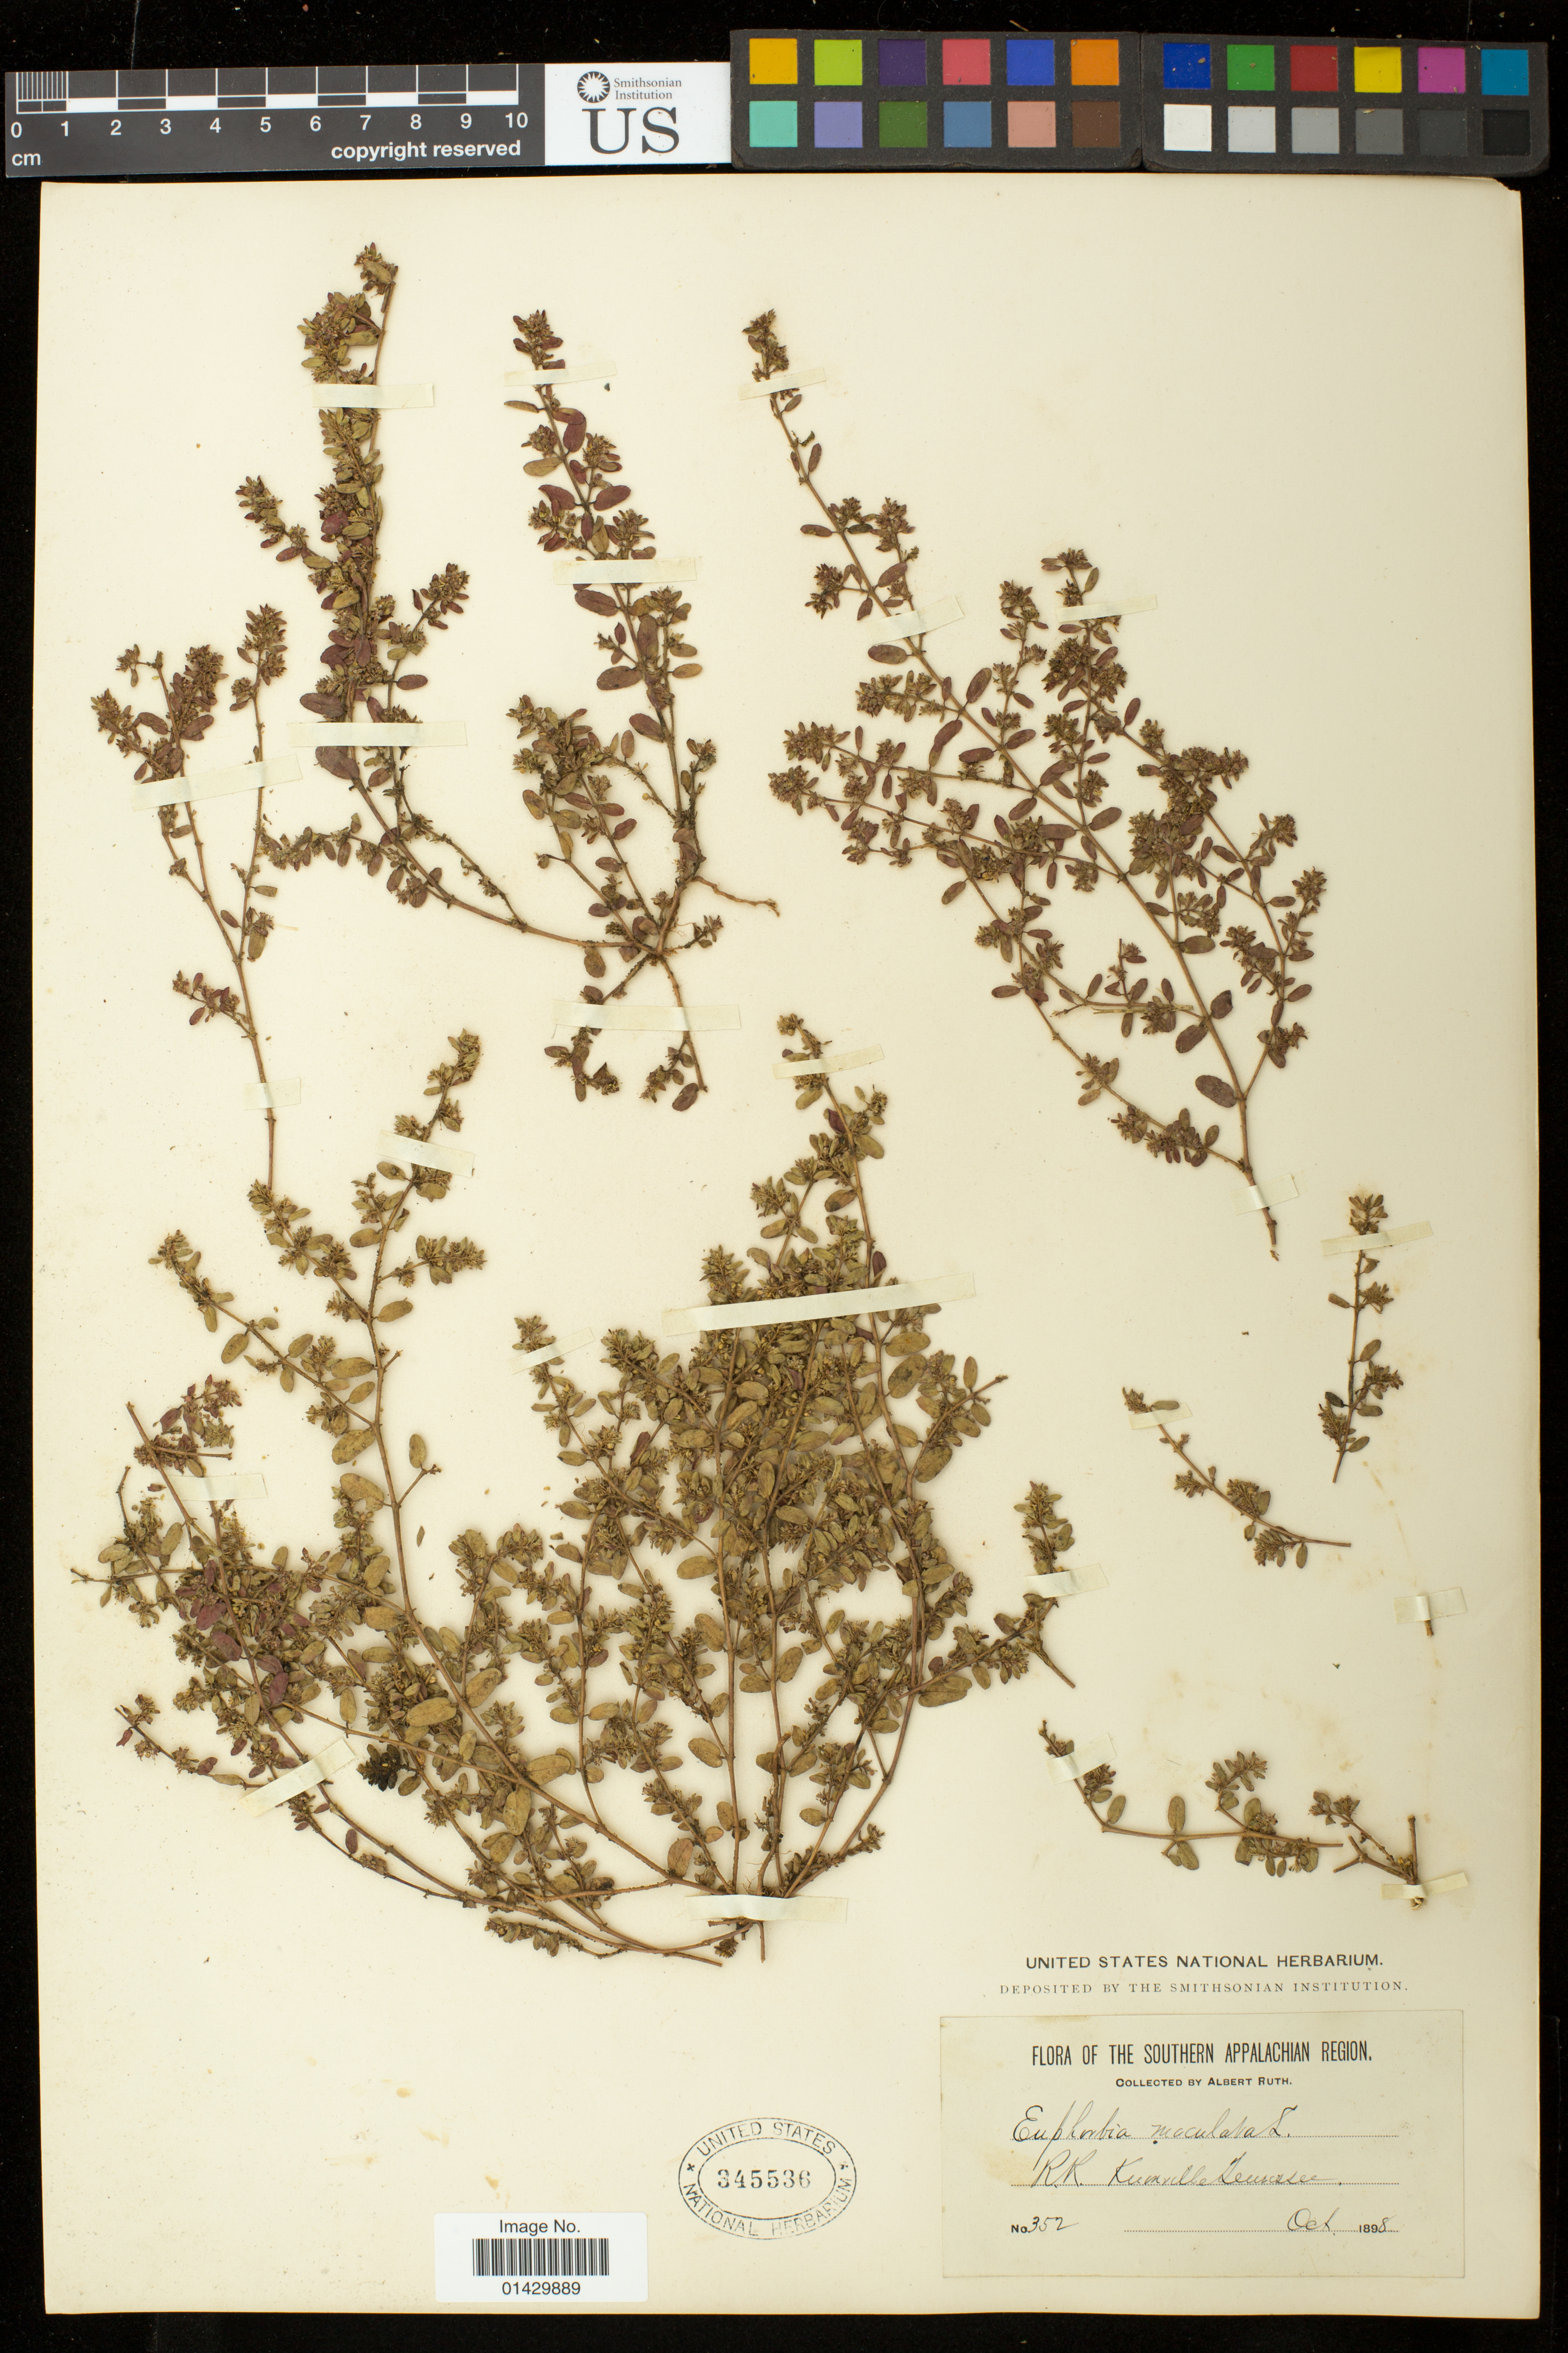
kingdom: Plantae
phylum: Tracheophyta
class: Magnoliopsida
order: Malpighiales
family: Euphorbiaceae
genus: Euphorbia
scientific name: Euphorbia maculata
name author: L.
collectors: A. Ruth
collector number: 352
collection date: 1898-10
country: United States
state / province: Tennessee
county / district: Knox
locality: R.R. Knoxville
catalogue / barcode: US 345536